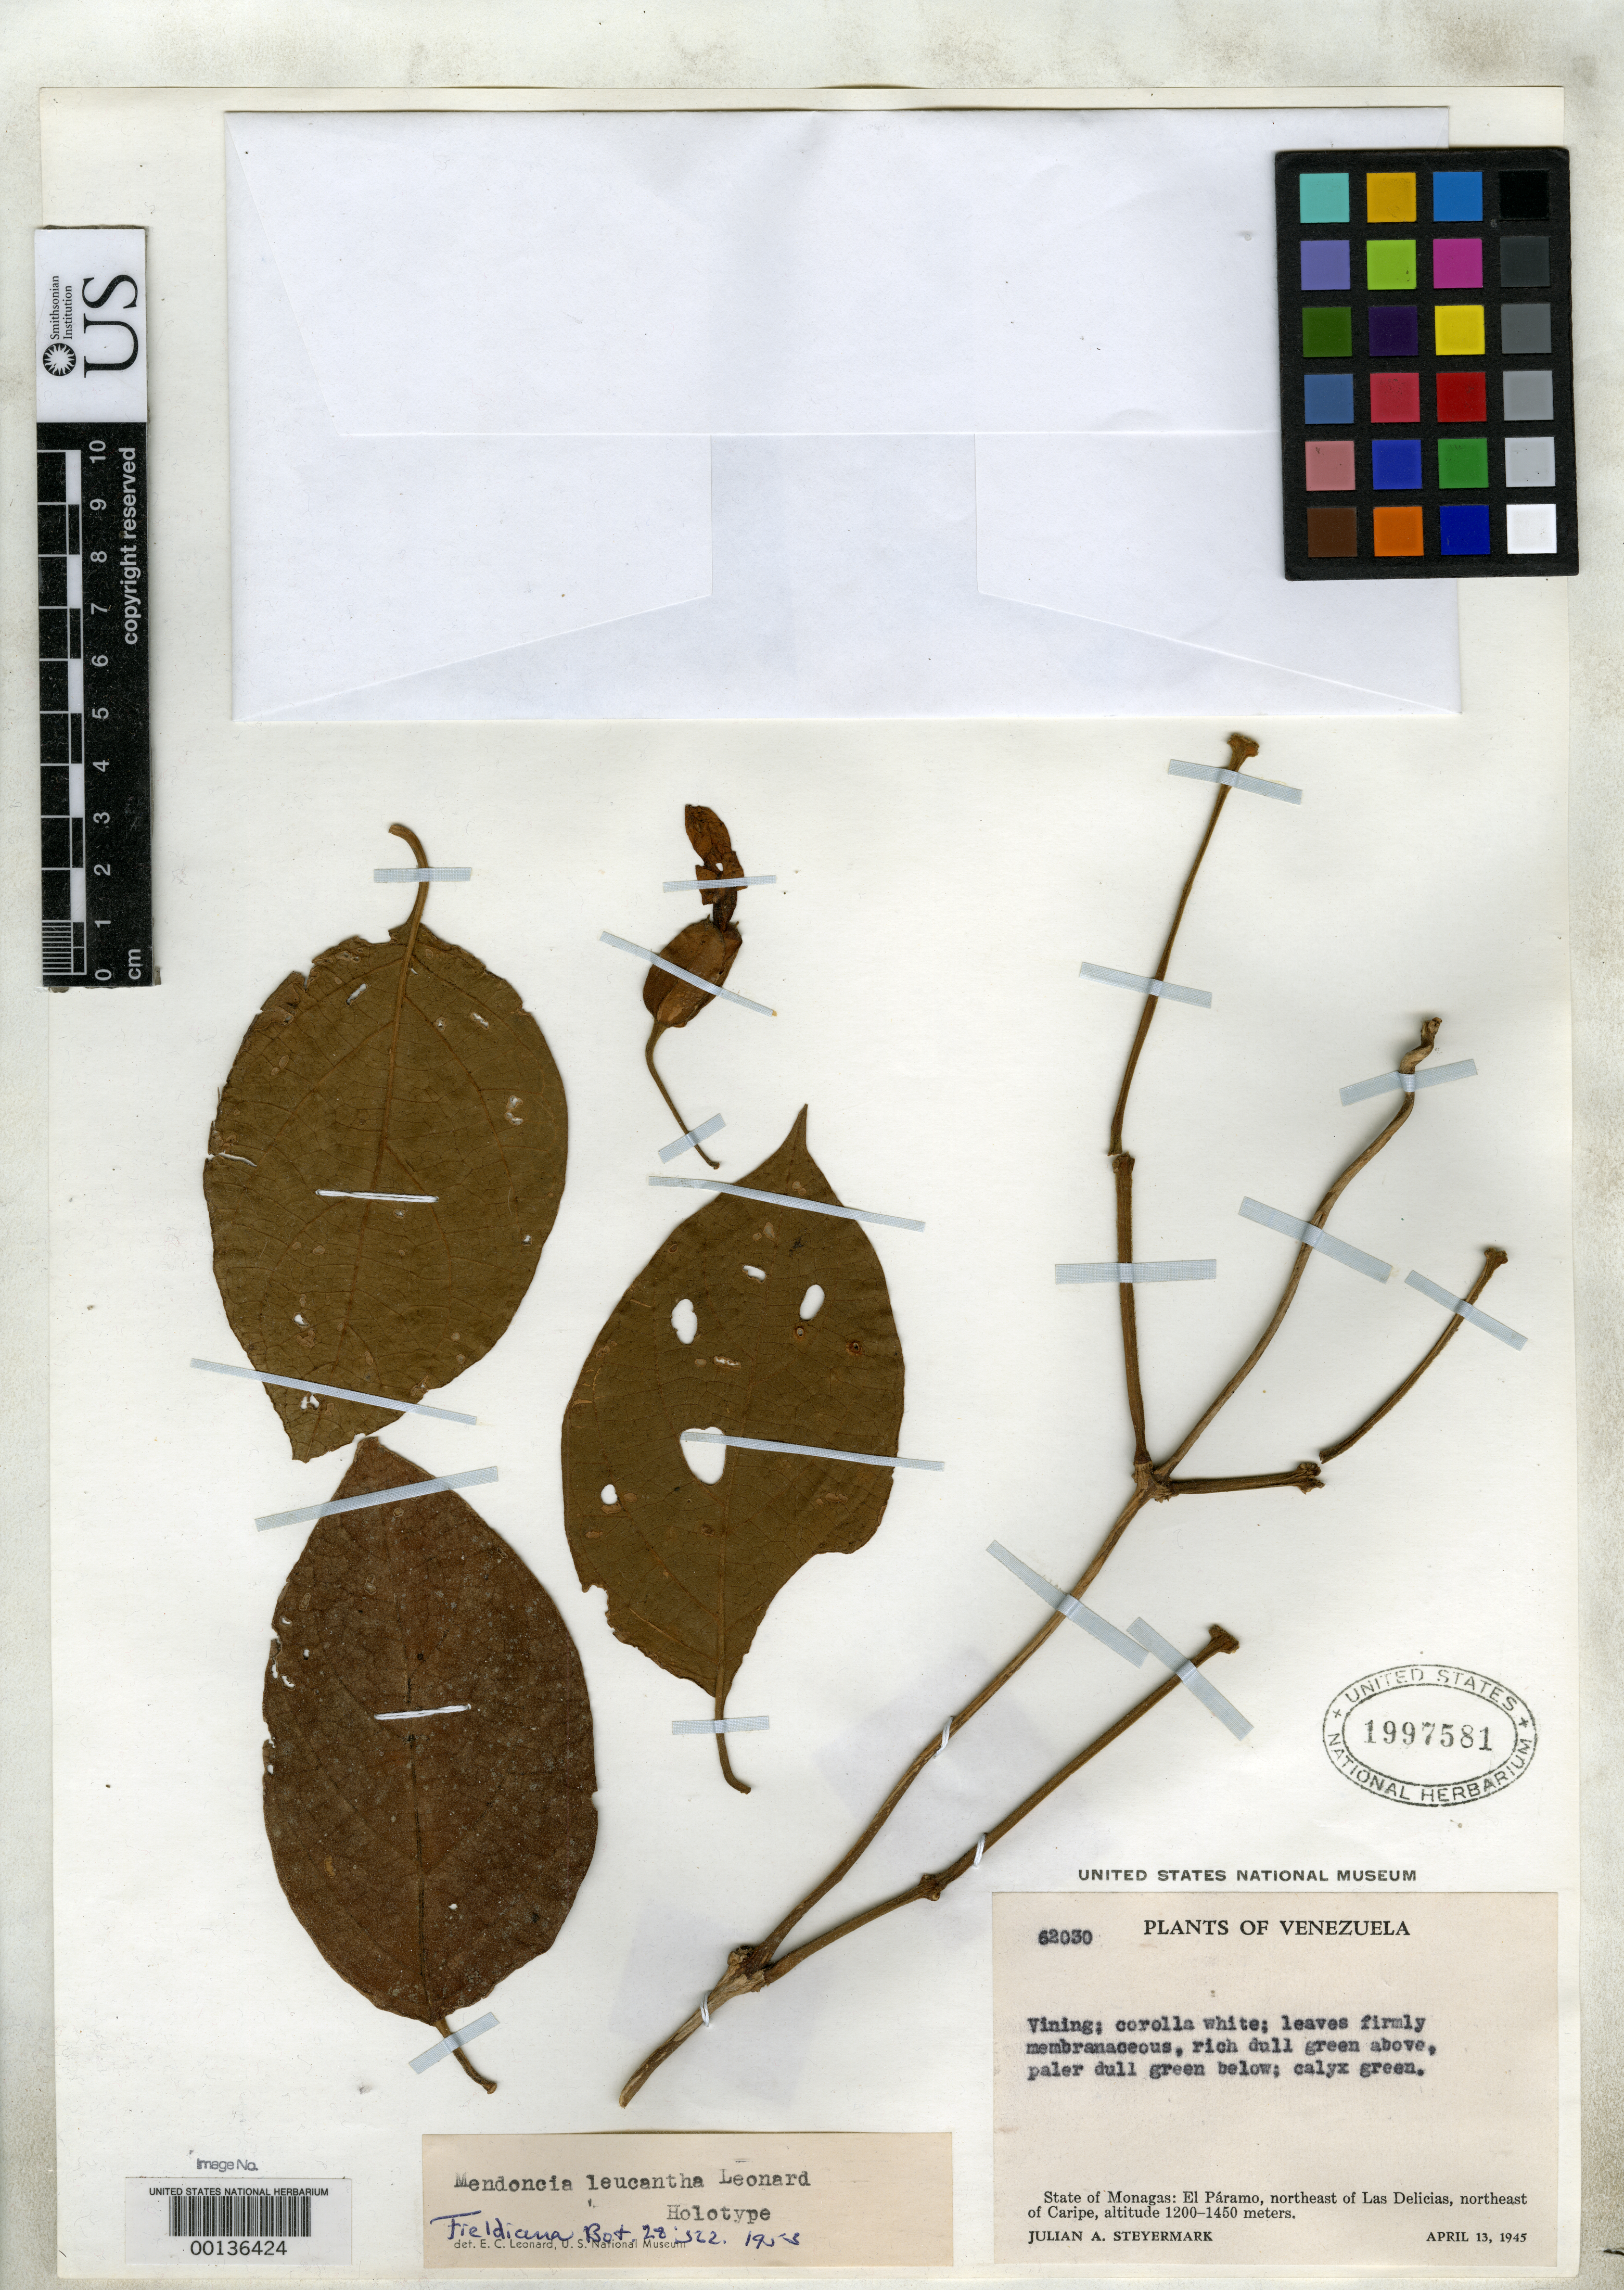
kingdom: Plantae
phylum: Tracheophyta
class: Magnoliopsida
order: Lamiales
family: Acanthaceae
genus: Mendoncia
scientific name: Mendoncia leucantha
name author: Leonard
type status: Holotype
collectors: J. Steyermark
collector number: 62030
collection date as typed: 13 Apr 1945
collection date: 1945-04-13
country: Venezuela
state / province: Monagas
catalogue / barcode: US 1997581